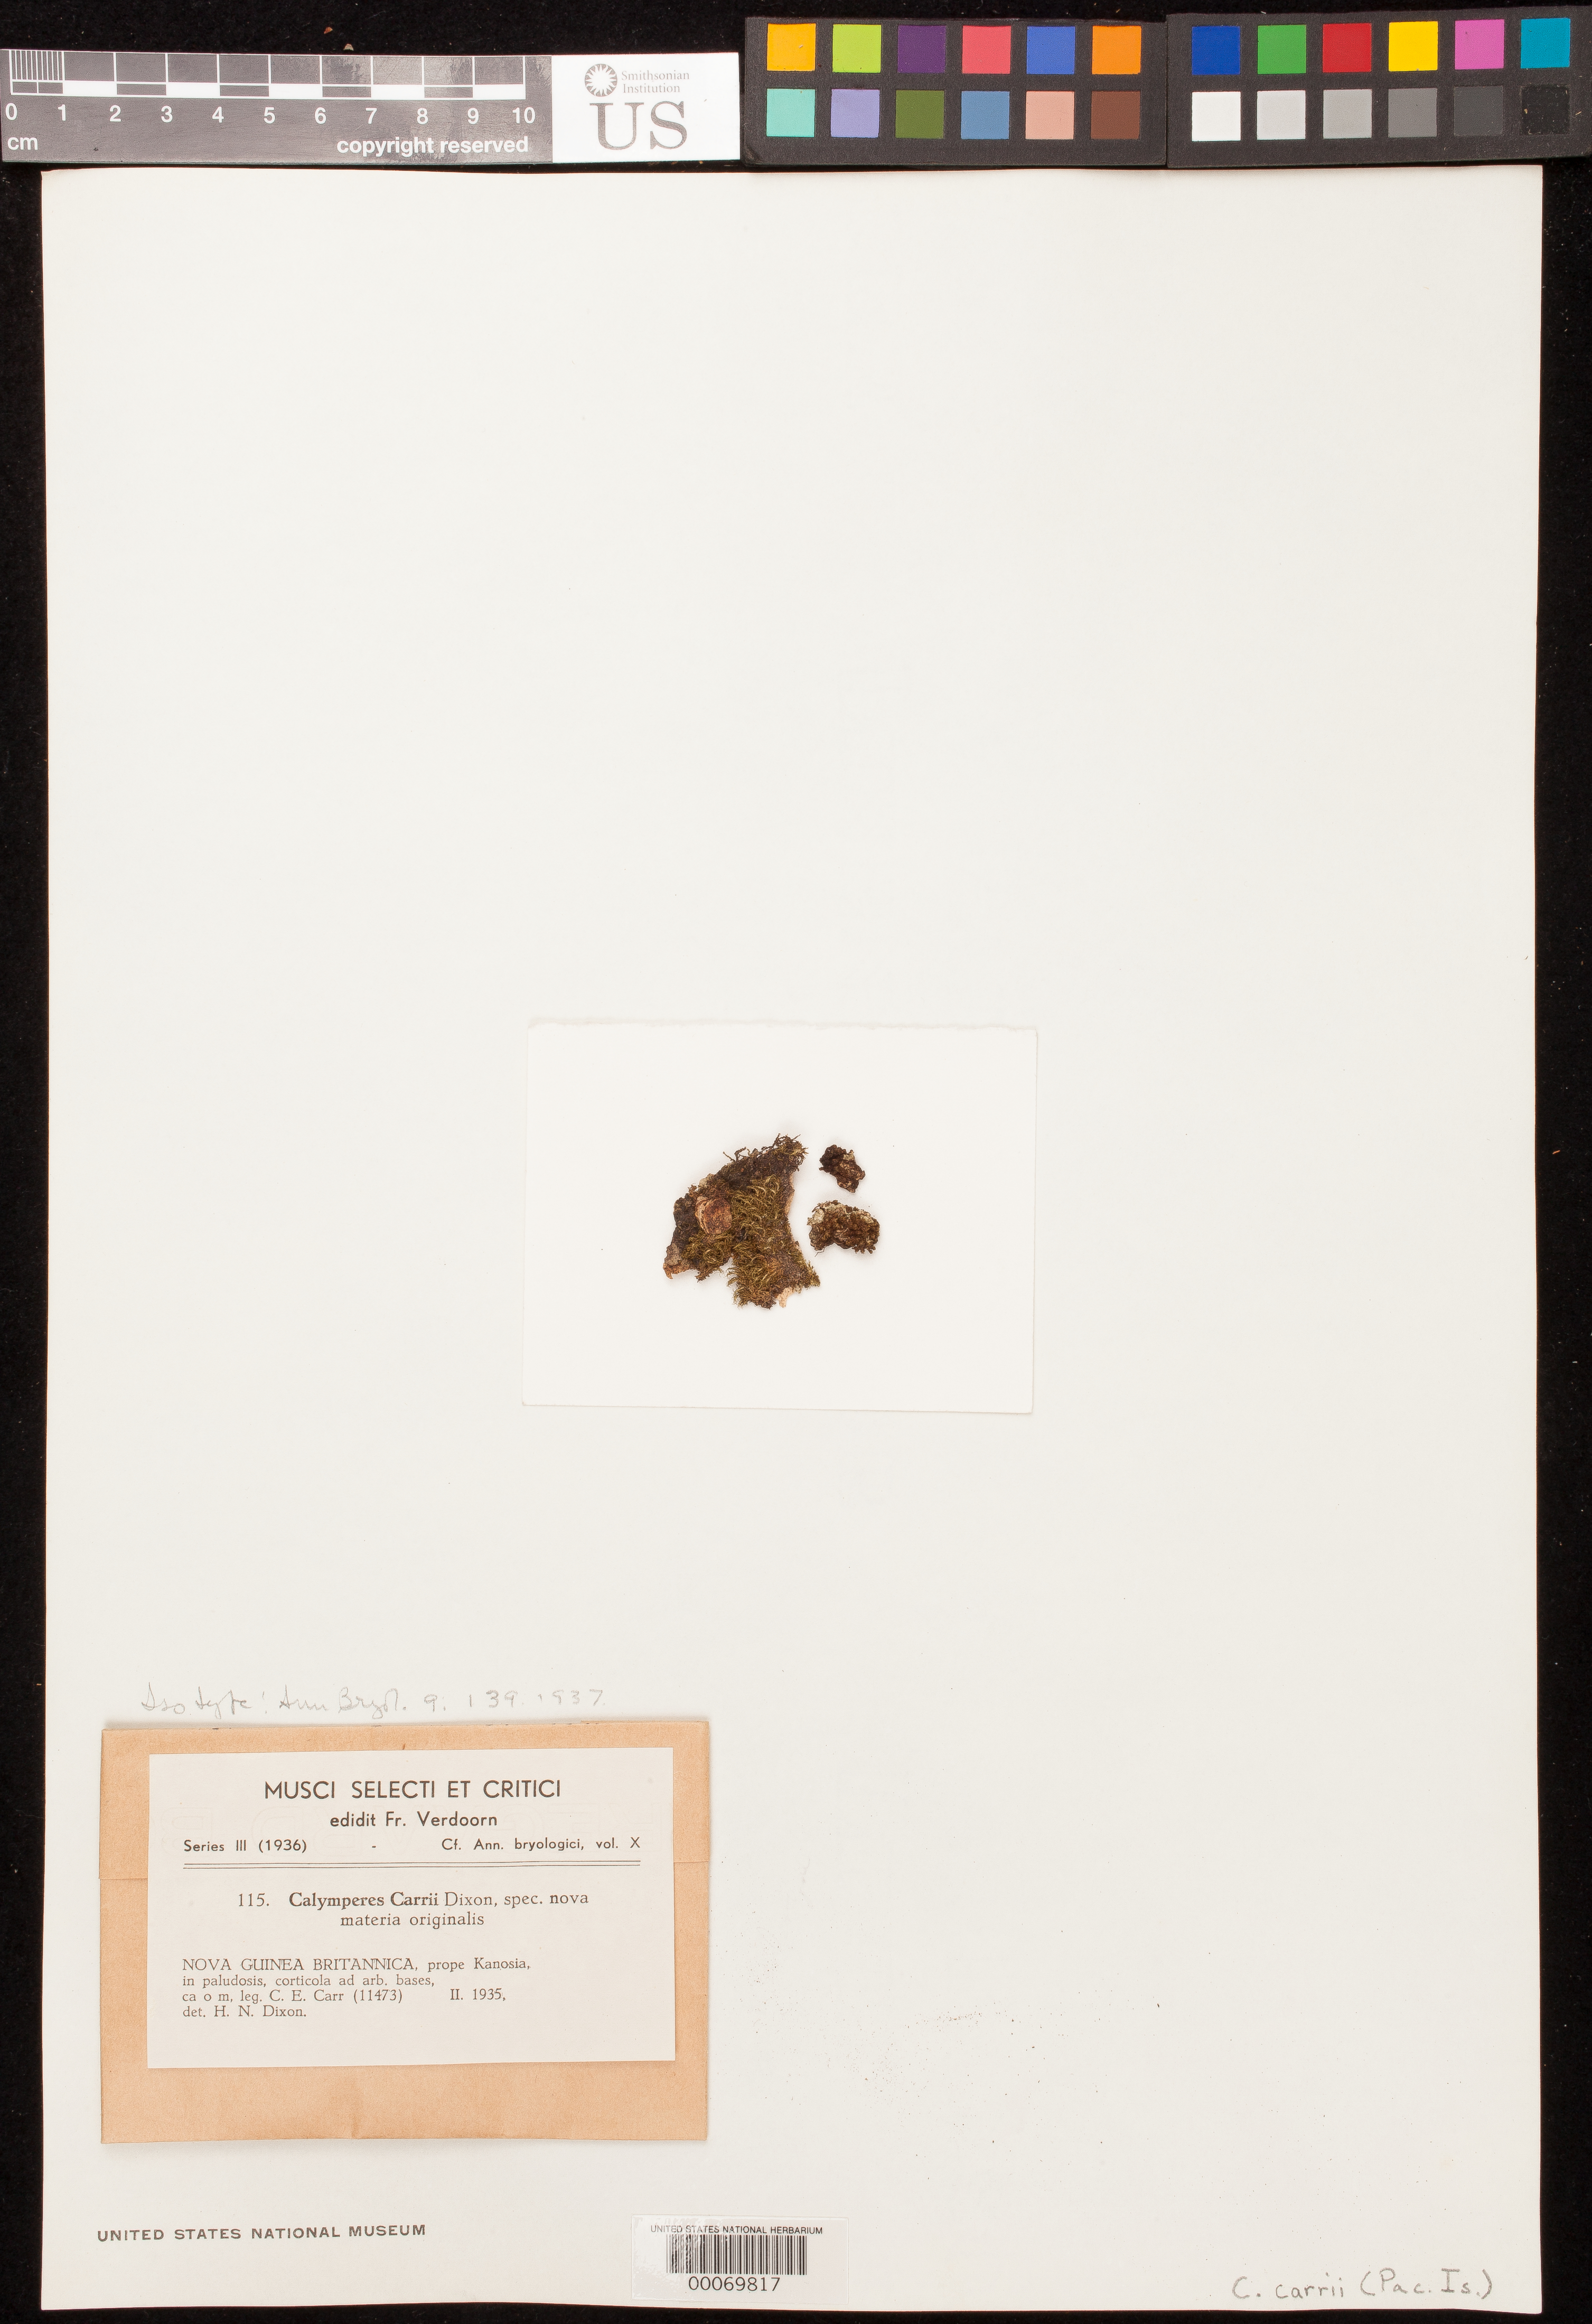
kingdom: Plantae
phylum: Bryophyta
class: Bryopsida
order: Dicranales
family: Calymperaceae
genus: Calymperes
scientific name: Calymperes carrii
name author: Dixon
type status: Isotype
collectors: C. Carr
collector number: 11473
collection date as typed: Feb 1935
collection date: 1935-02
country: Papua New Guinea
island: New Guinea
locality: Prope Kanosia. [Near Kanosia.]